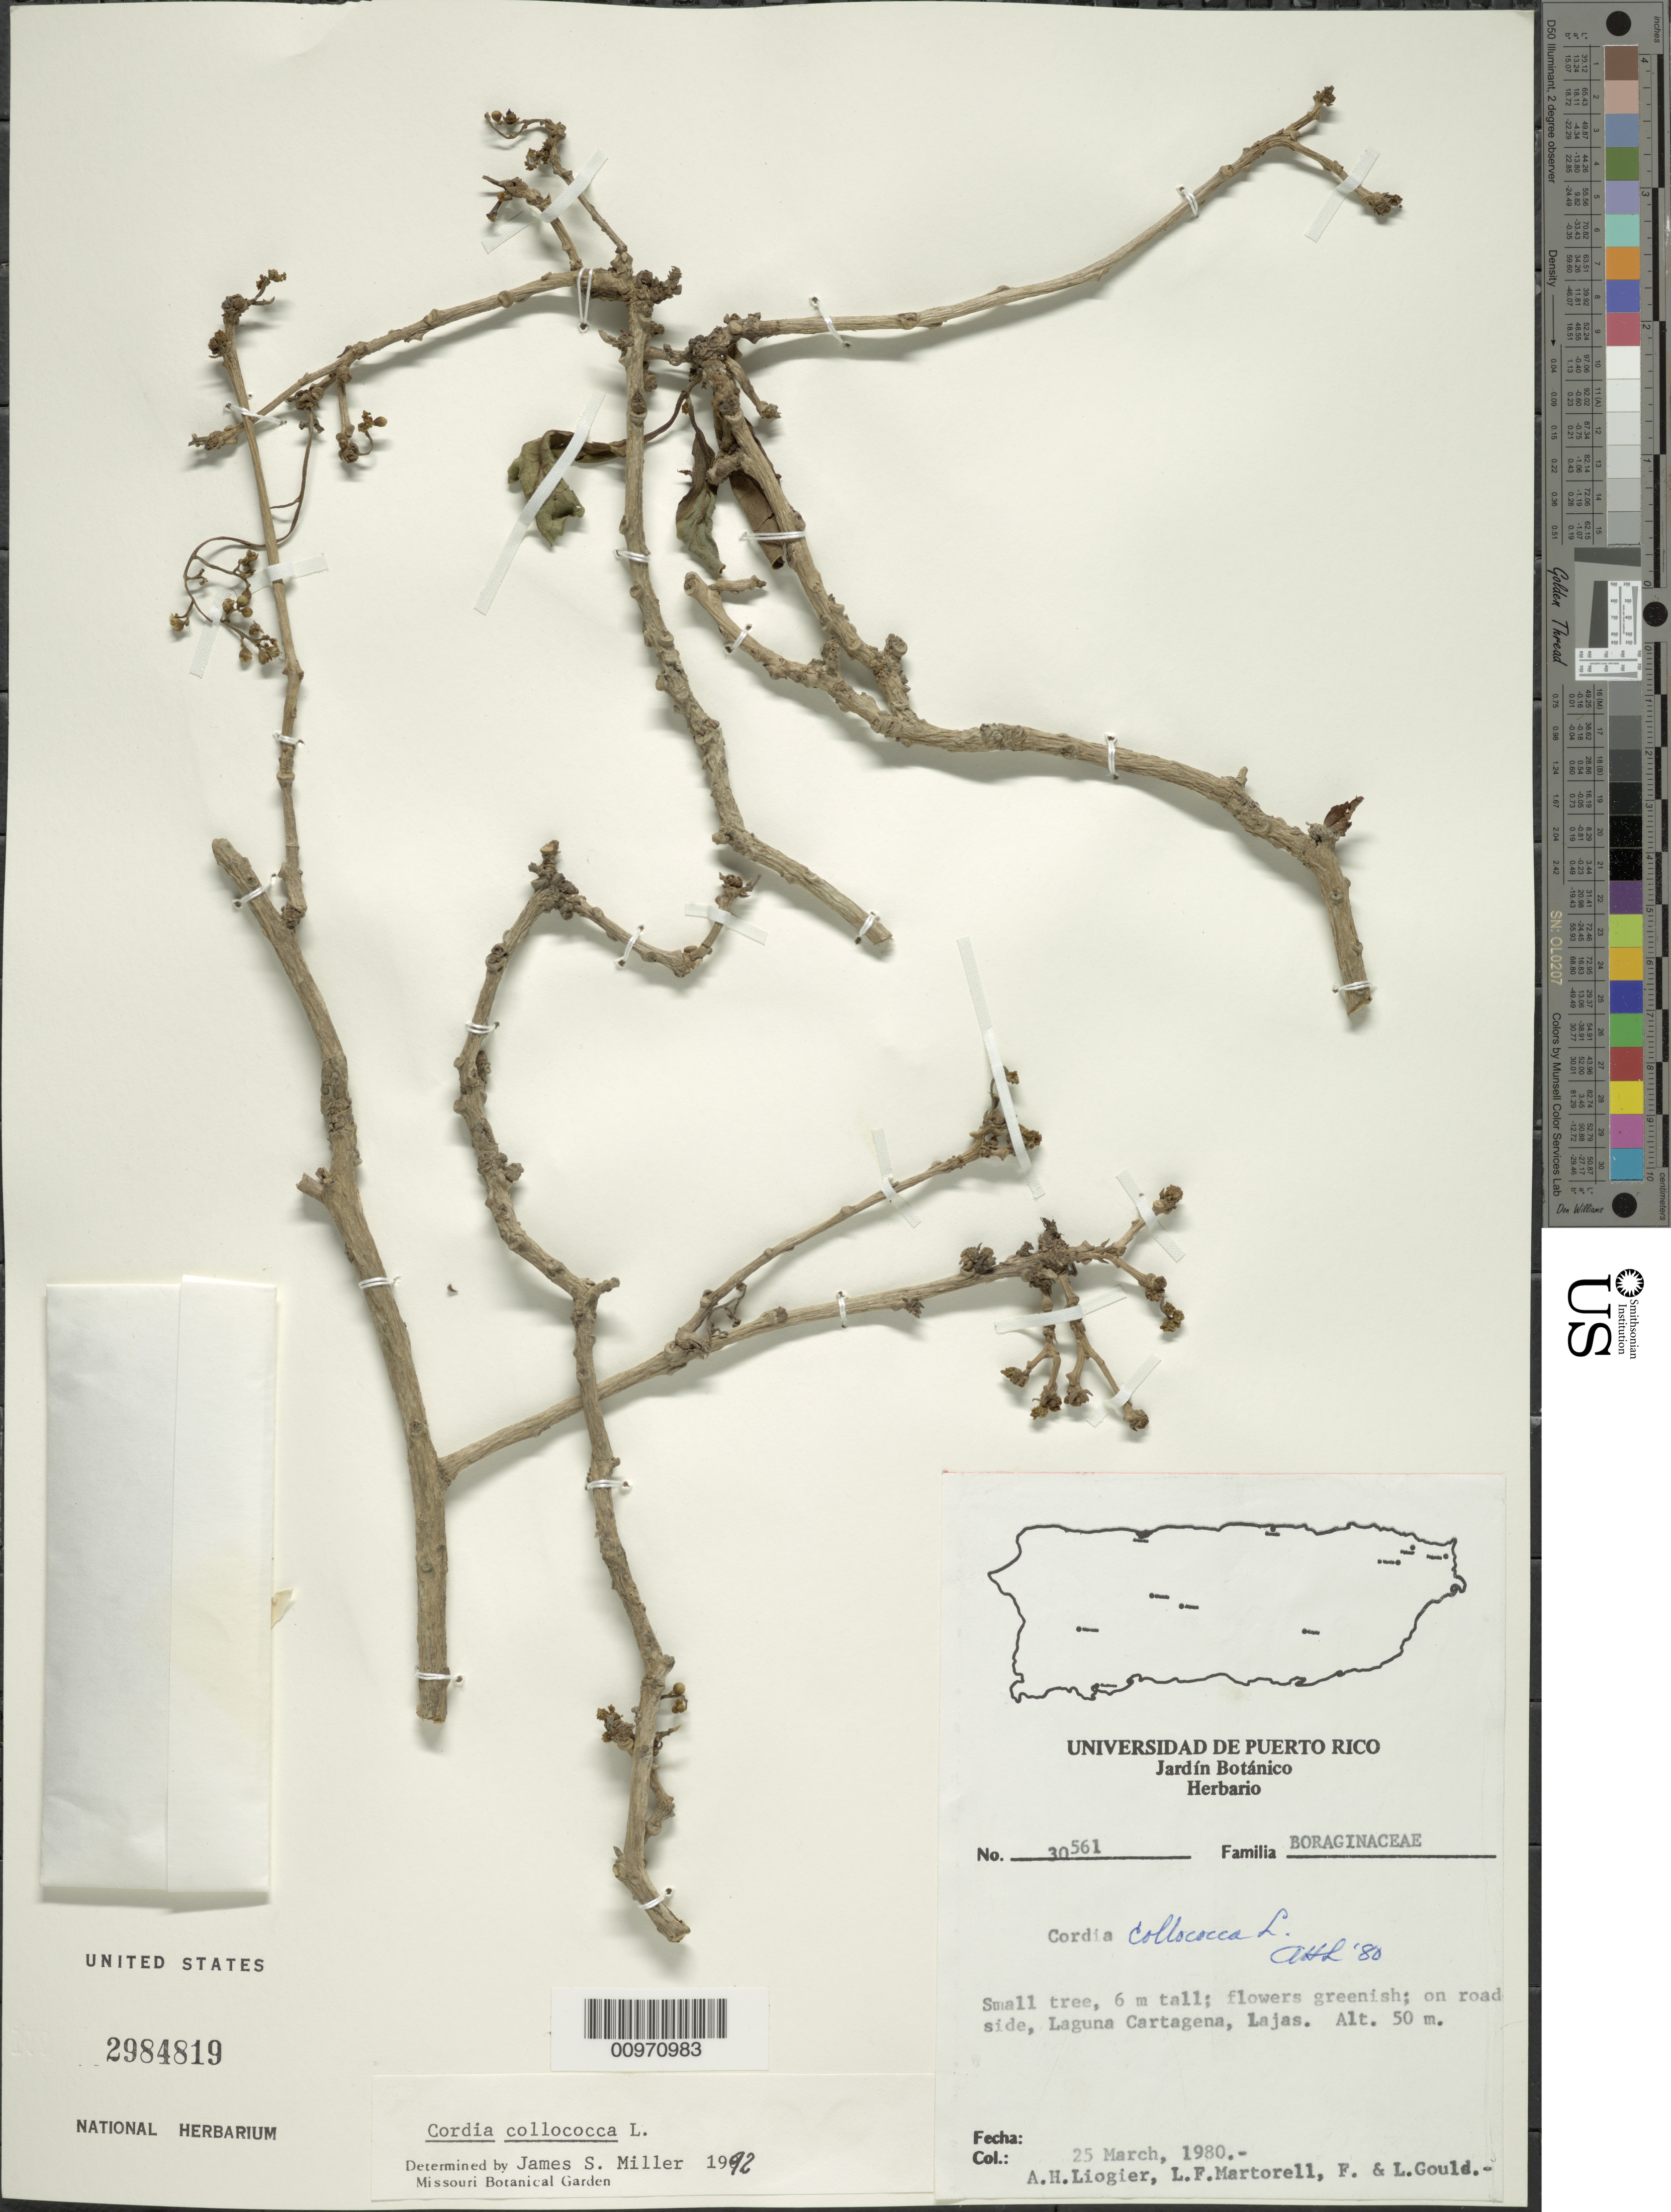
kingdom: Plantae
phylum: Tracheophyta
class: Magnoliopsida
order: Boraginales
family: Cordiaceae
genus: Cordia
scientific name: Cordia collococca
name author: L.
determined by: Miller, James S., (MO), Missouri Botanical Garden (UNITED STATES)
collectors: A. H. Liogier, L. Martorell, F. Gould & L. Gould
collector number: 30561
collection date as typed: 25 Mar 1980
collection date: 1980-03-25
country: Puerto Rico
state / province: Lajas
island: Puerto Rico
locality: Laguna Cartagena, Lajas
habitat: On roadside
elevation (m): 50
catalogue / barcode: US 2984819